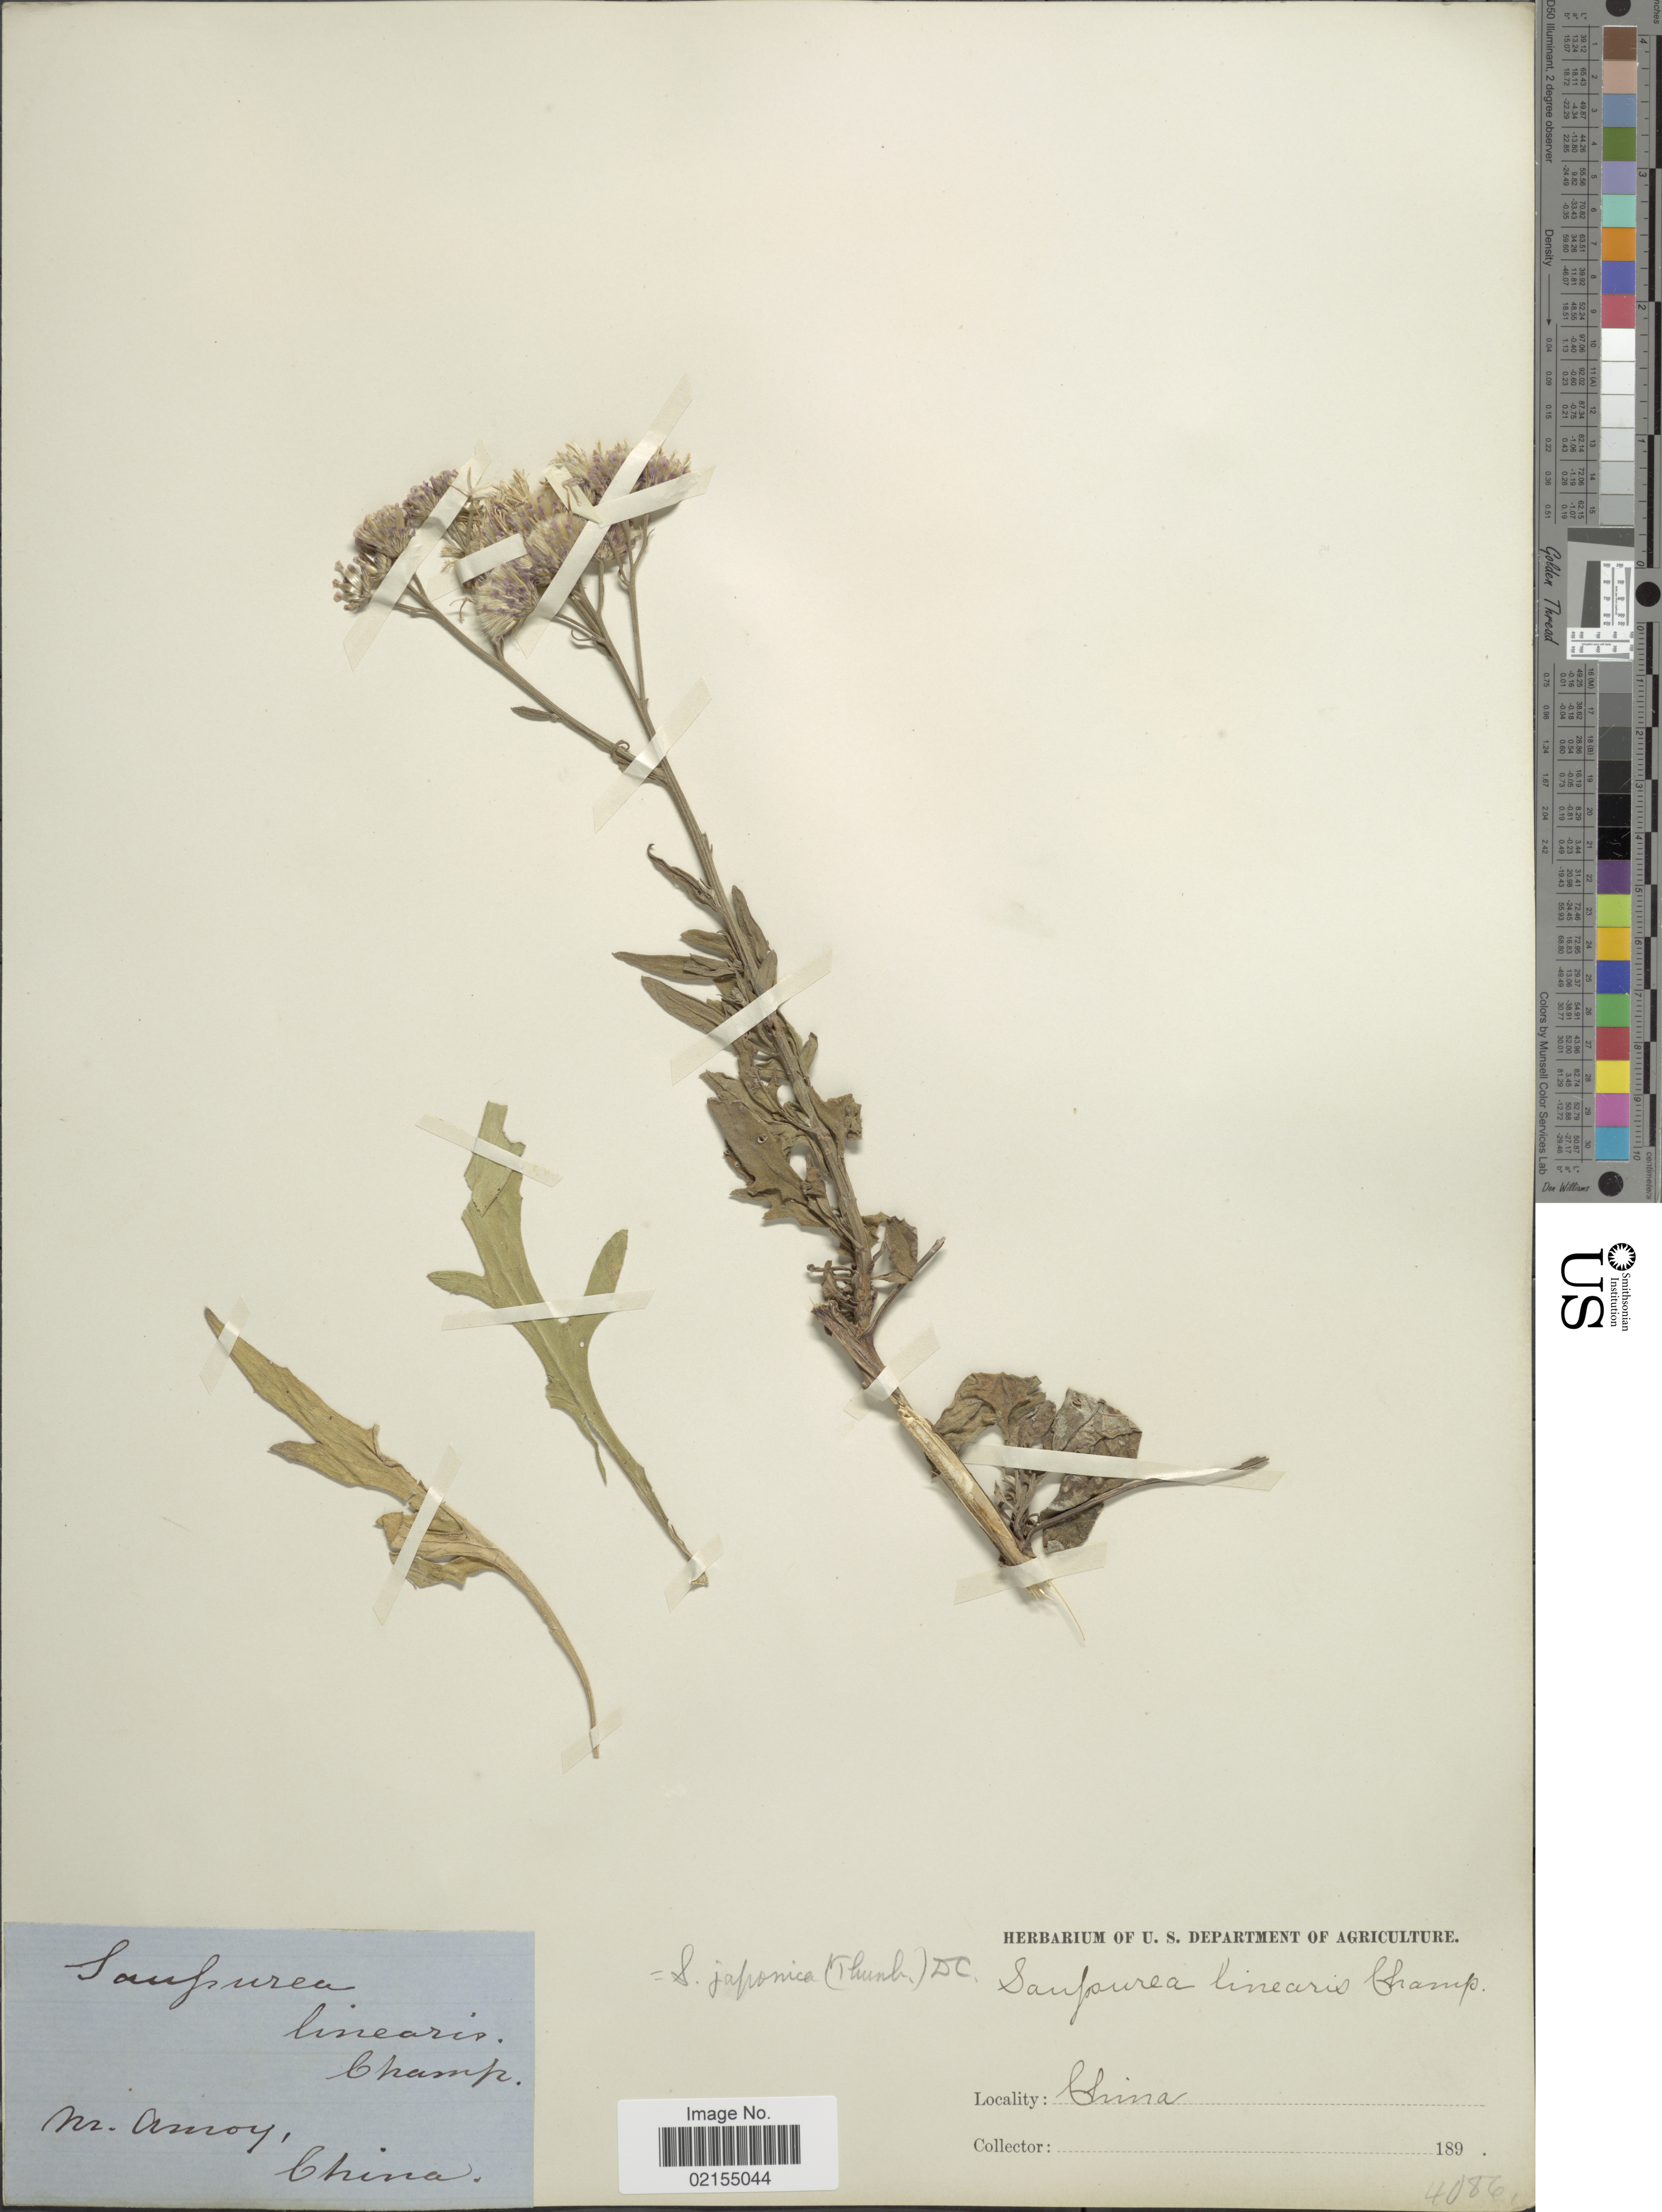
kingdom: Plantae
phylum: Tracheophyta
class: Magnoliopsida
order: Asterales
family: Asteraceae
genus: Saussurea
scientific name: Saussurea japonica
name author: (Thunb.) DC.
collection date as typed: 189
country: China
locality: Nr. Amoy, China